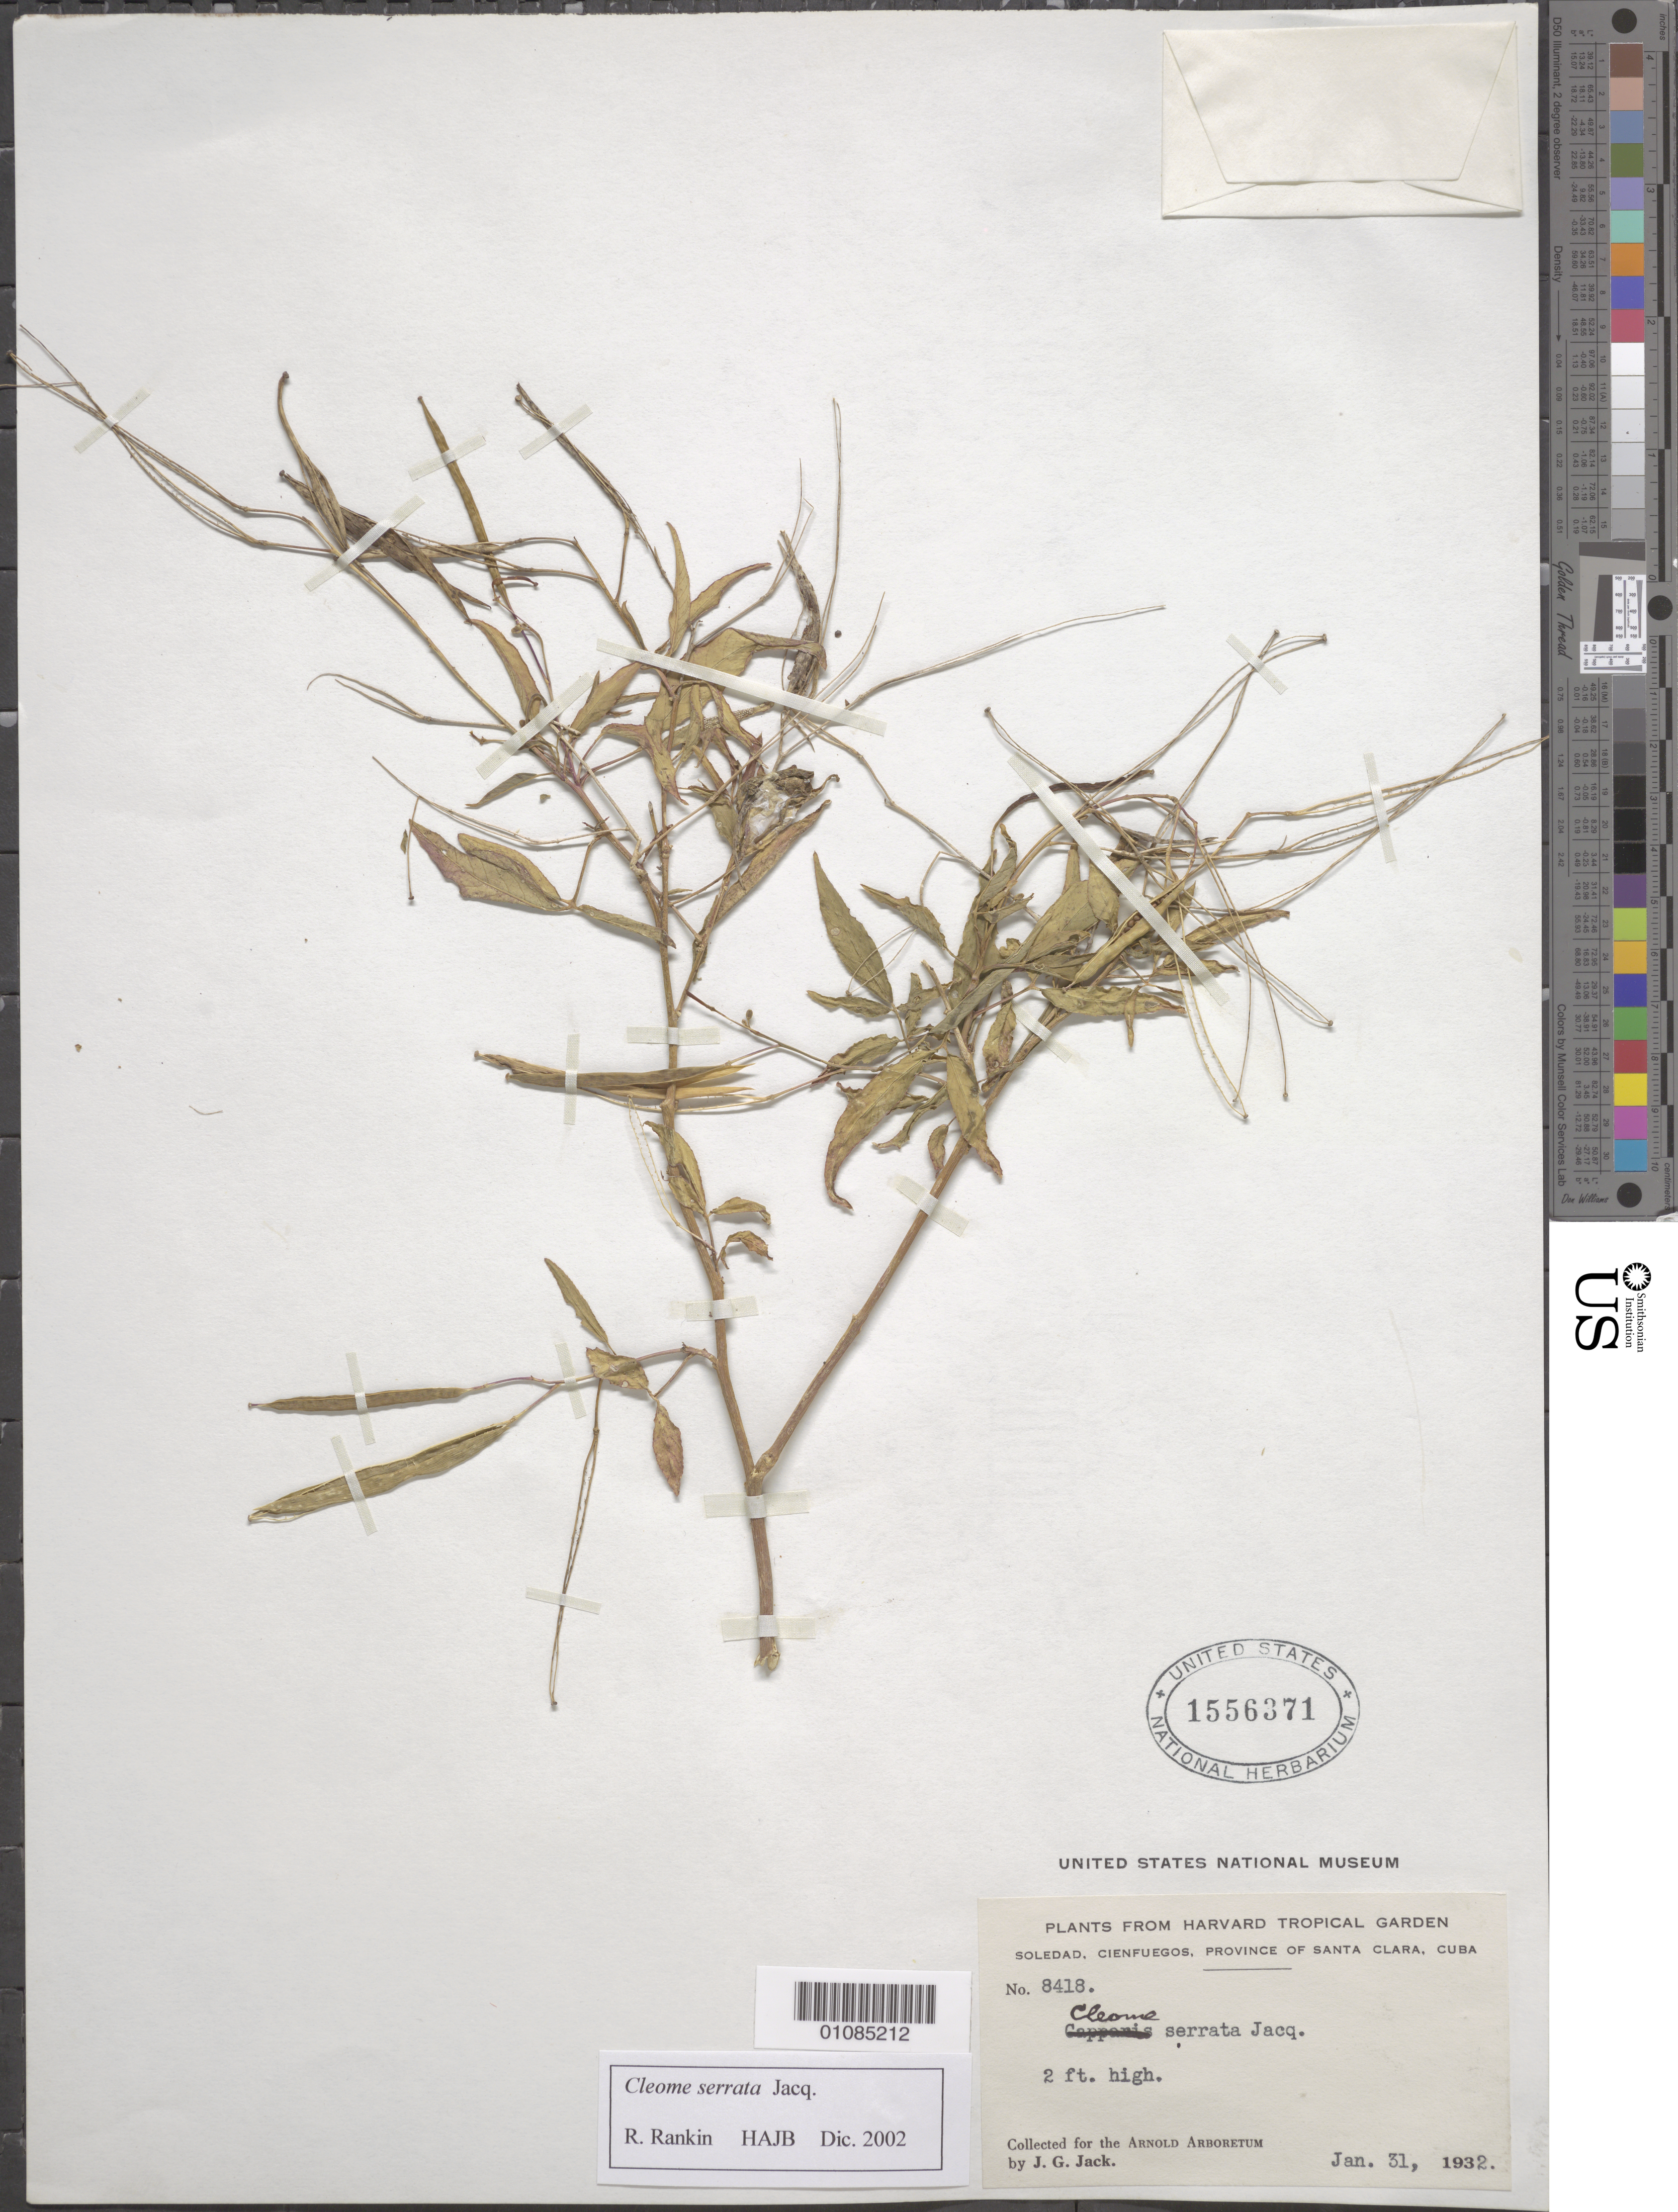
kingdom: Plantae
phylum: Tracheophyta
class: Magnoliopsida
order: Brassicales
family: Cleomaceae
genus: Cleoserrata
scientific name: Cleoserrata serrata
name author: (Jacq.) Iltis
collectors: J. G. Jack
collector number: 8418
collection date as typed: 31 Jan 1932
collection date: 1932-01-31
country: Cuba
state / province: Cienfuegos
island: Cuba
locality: Soledad, Cienfuegos, Province of Santa Clara, Cuba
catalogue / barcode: US 1556371